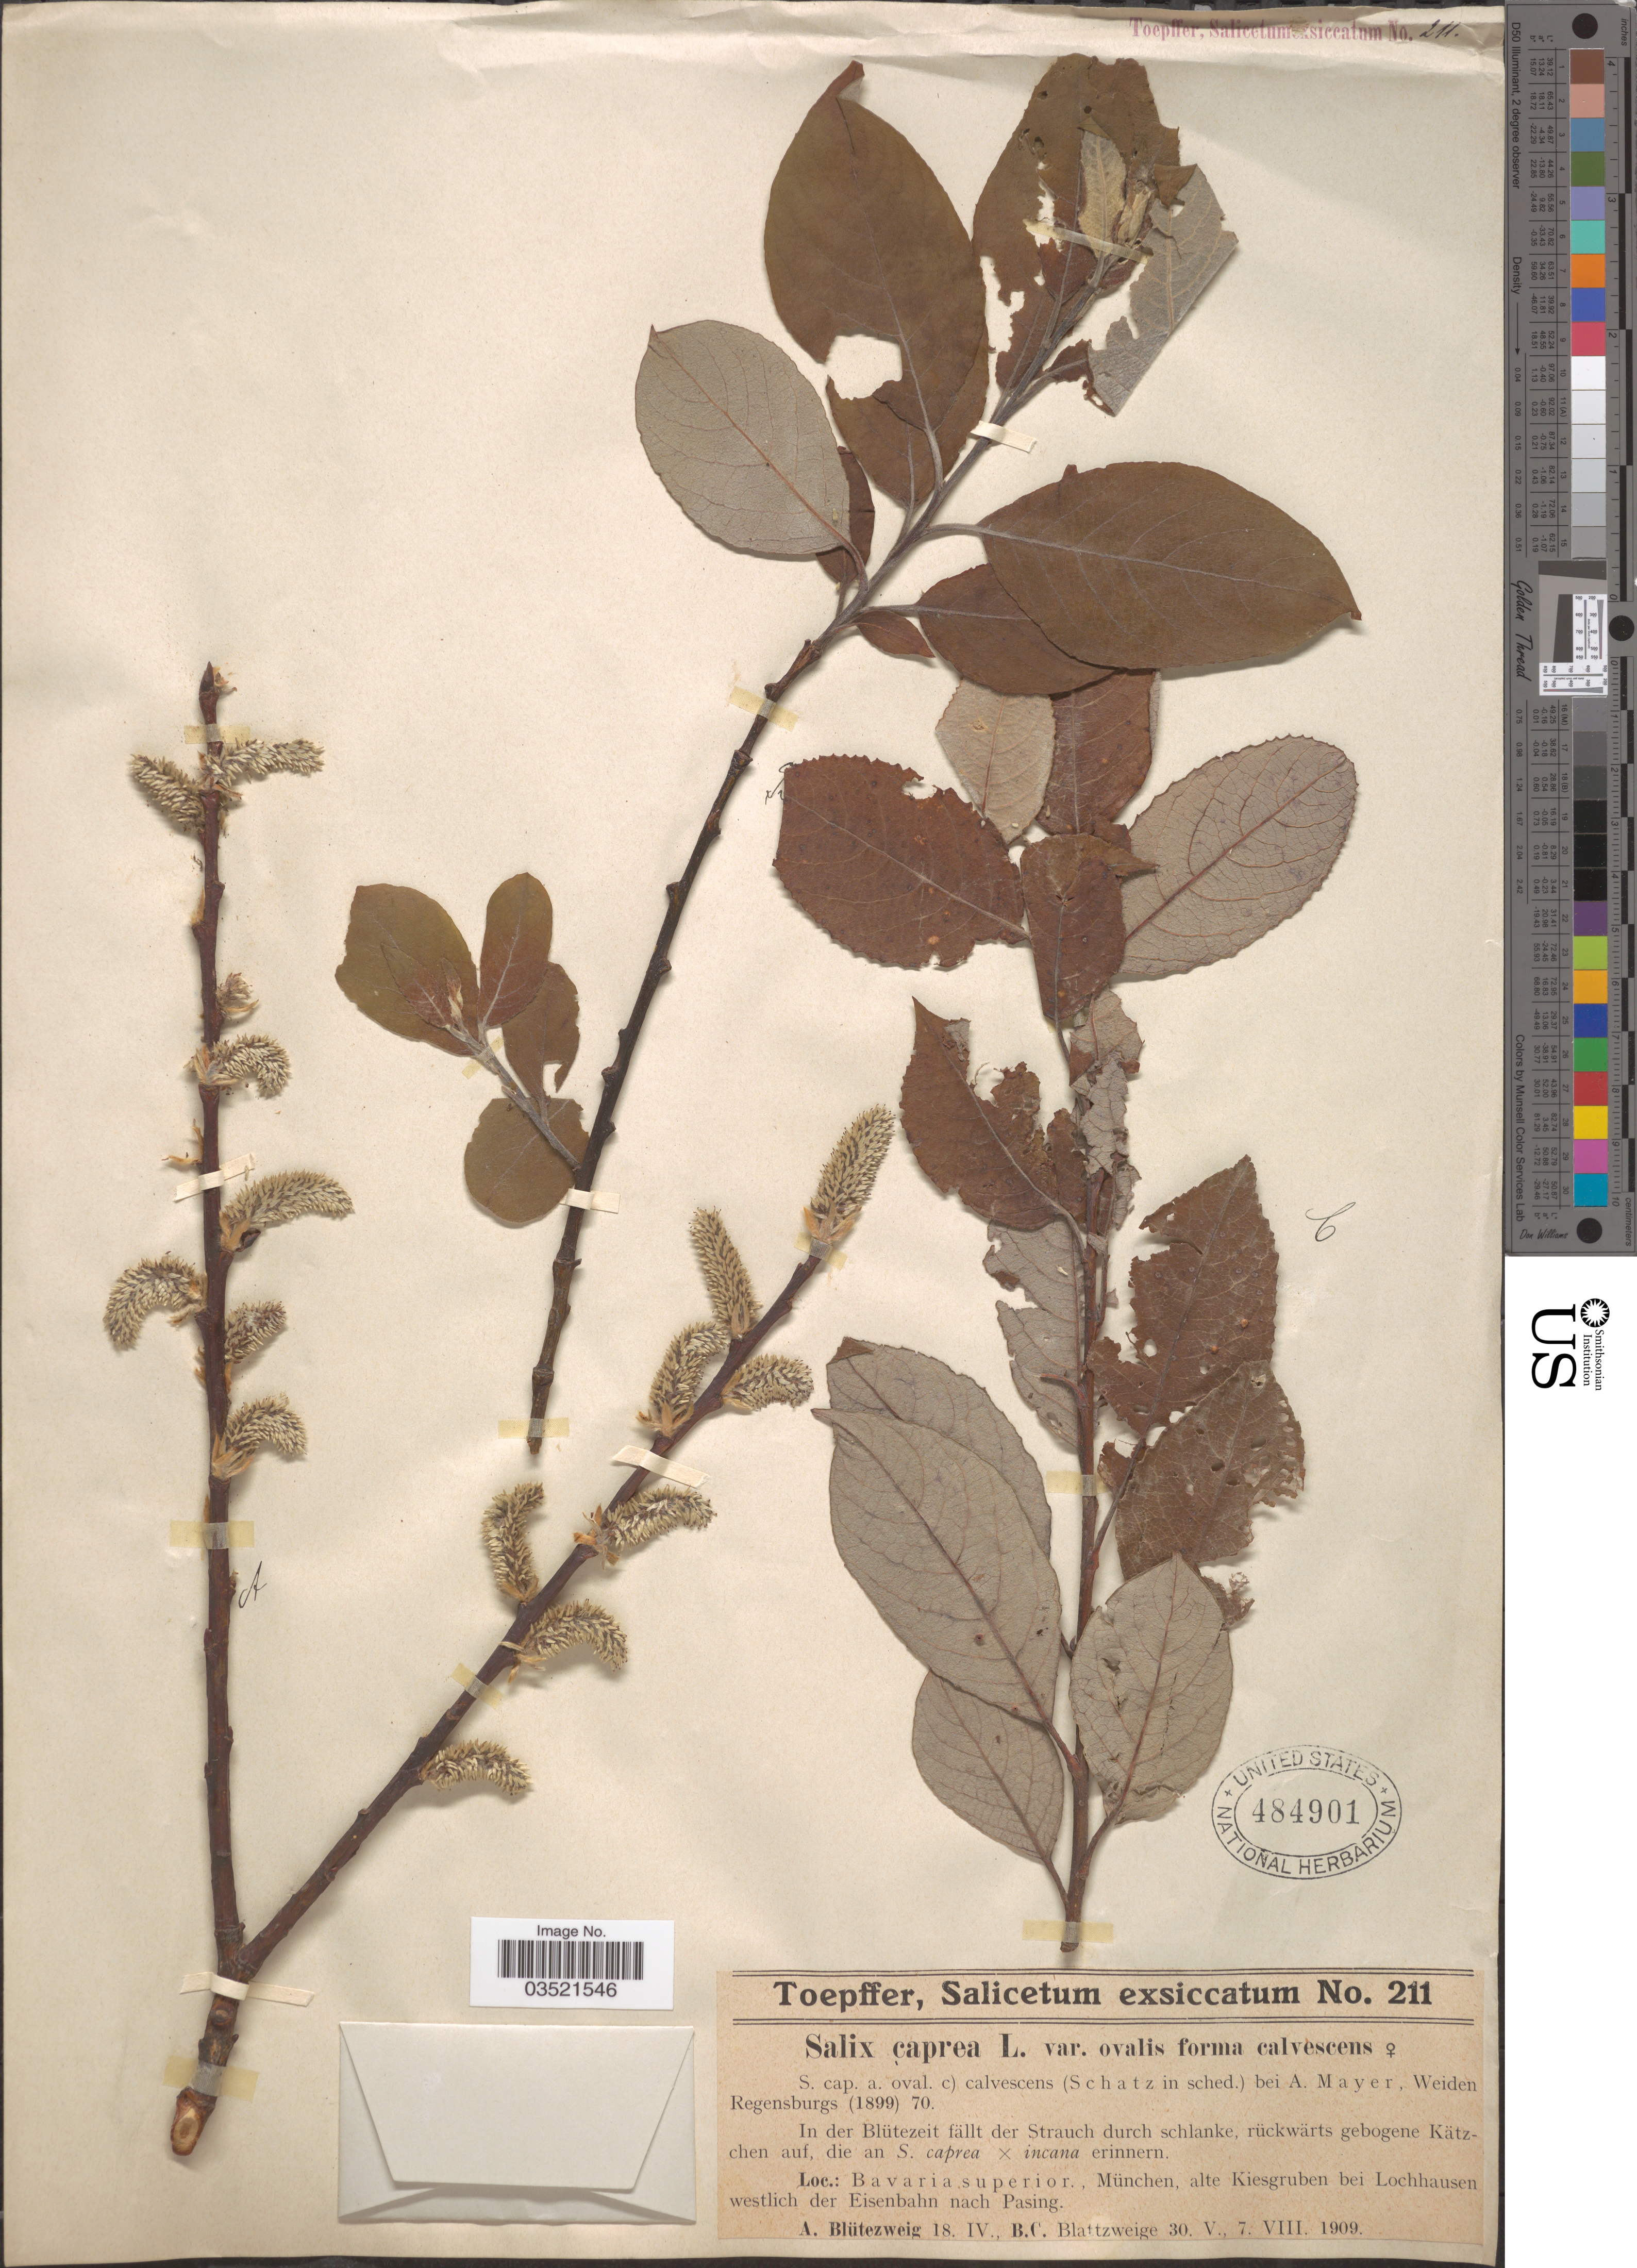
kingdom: Plantae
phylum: Tracheophyta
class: Magnoliopsida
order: Malpighiales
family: Salicaceae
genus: Salix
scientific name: Salix caprea var. ovalis f. calvescens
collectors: A. Toepffer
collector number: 211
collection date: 1909-04-18/1909-08-07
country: Germany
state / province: Bayern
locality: Bavaria superior., München, alte Kiesgruben bei Lochhausen westlich der Eisenbahn nach Pasing.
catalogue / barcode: US 484901